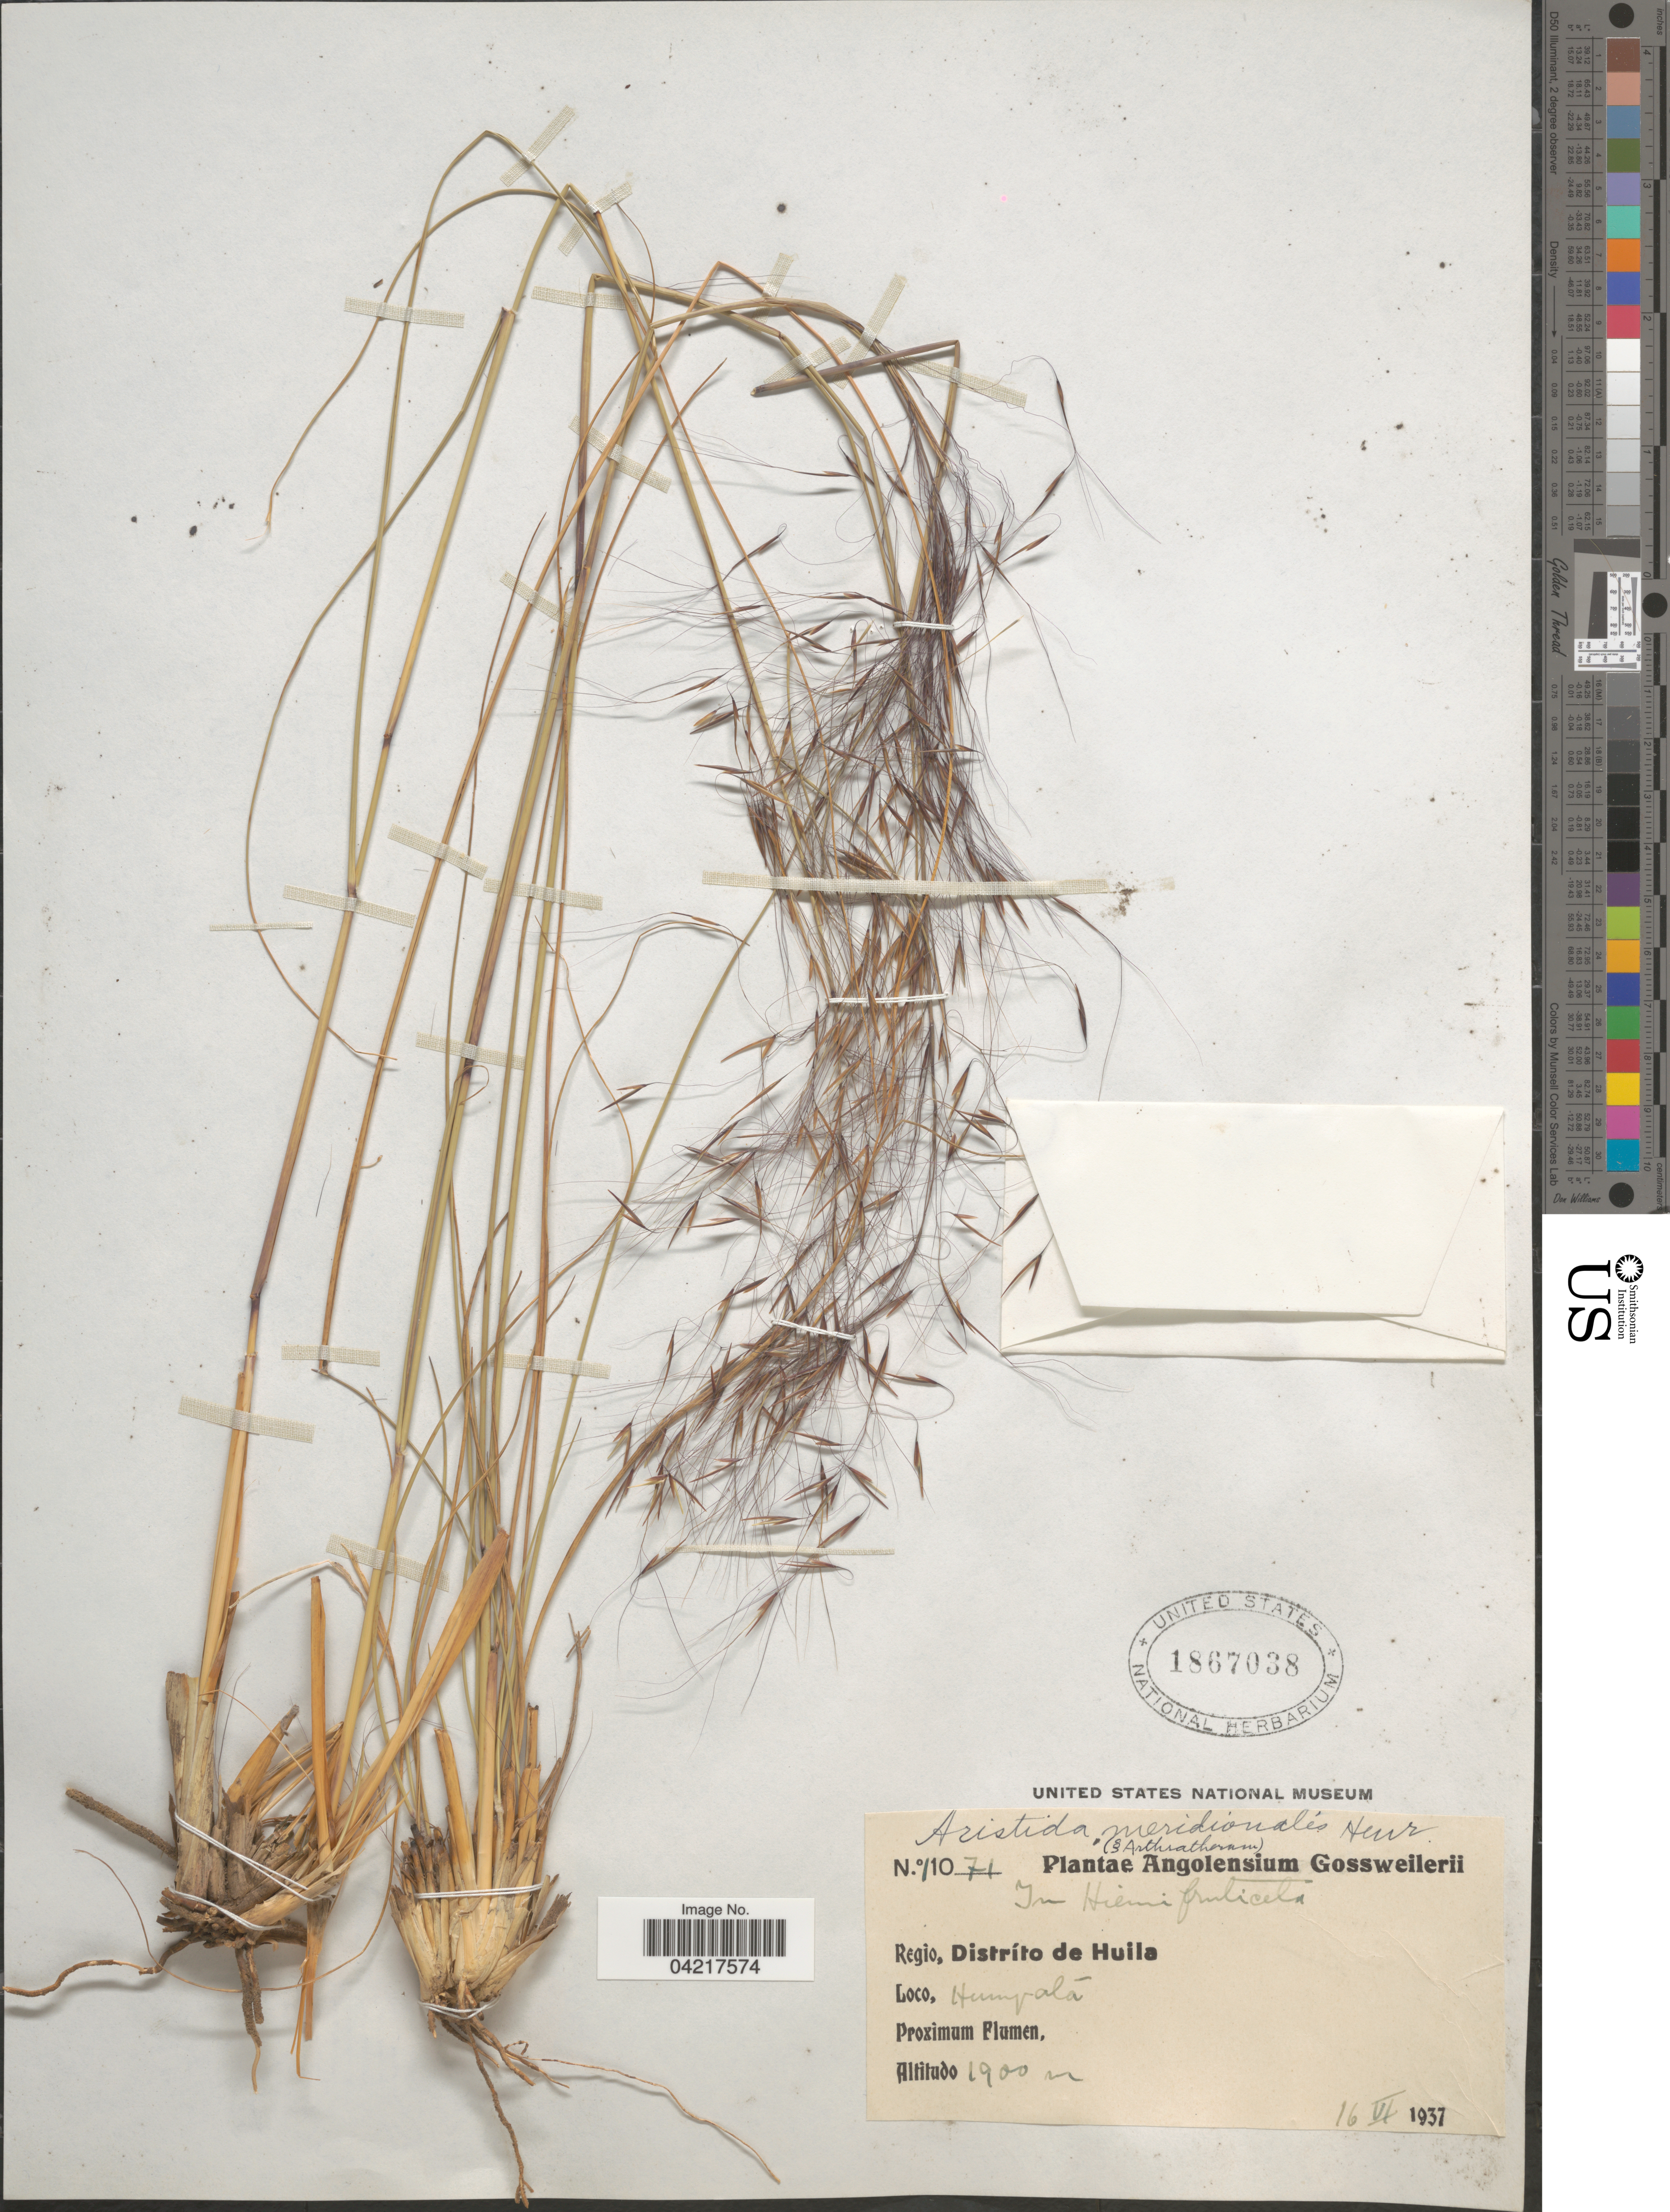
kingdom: Plantae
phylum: Tracheophyta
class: Liliopsida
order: Poales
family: Poaceae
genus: Aristida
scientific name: Aristida meridionalis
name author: Henr.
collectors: -. Gossweiler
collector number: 11071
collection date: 1937-06-16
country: Angola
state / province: Huila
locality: Regio, Distrito de Huila. Humpalá.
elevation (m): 1900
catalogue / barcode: US 1867038